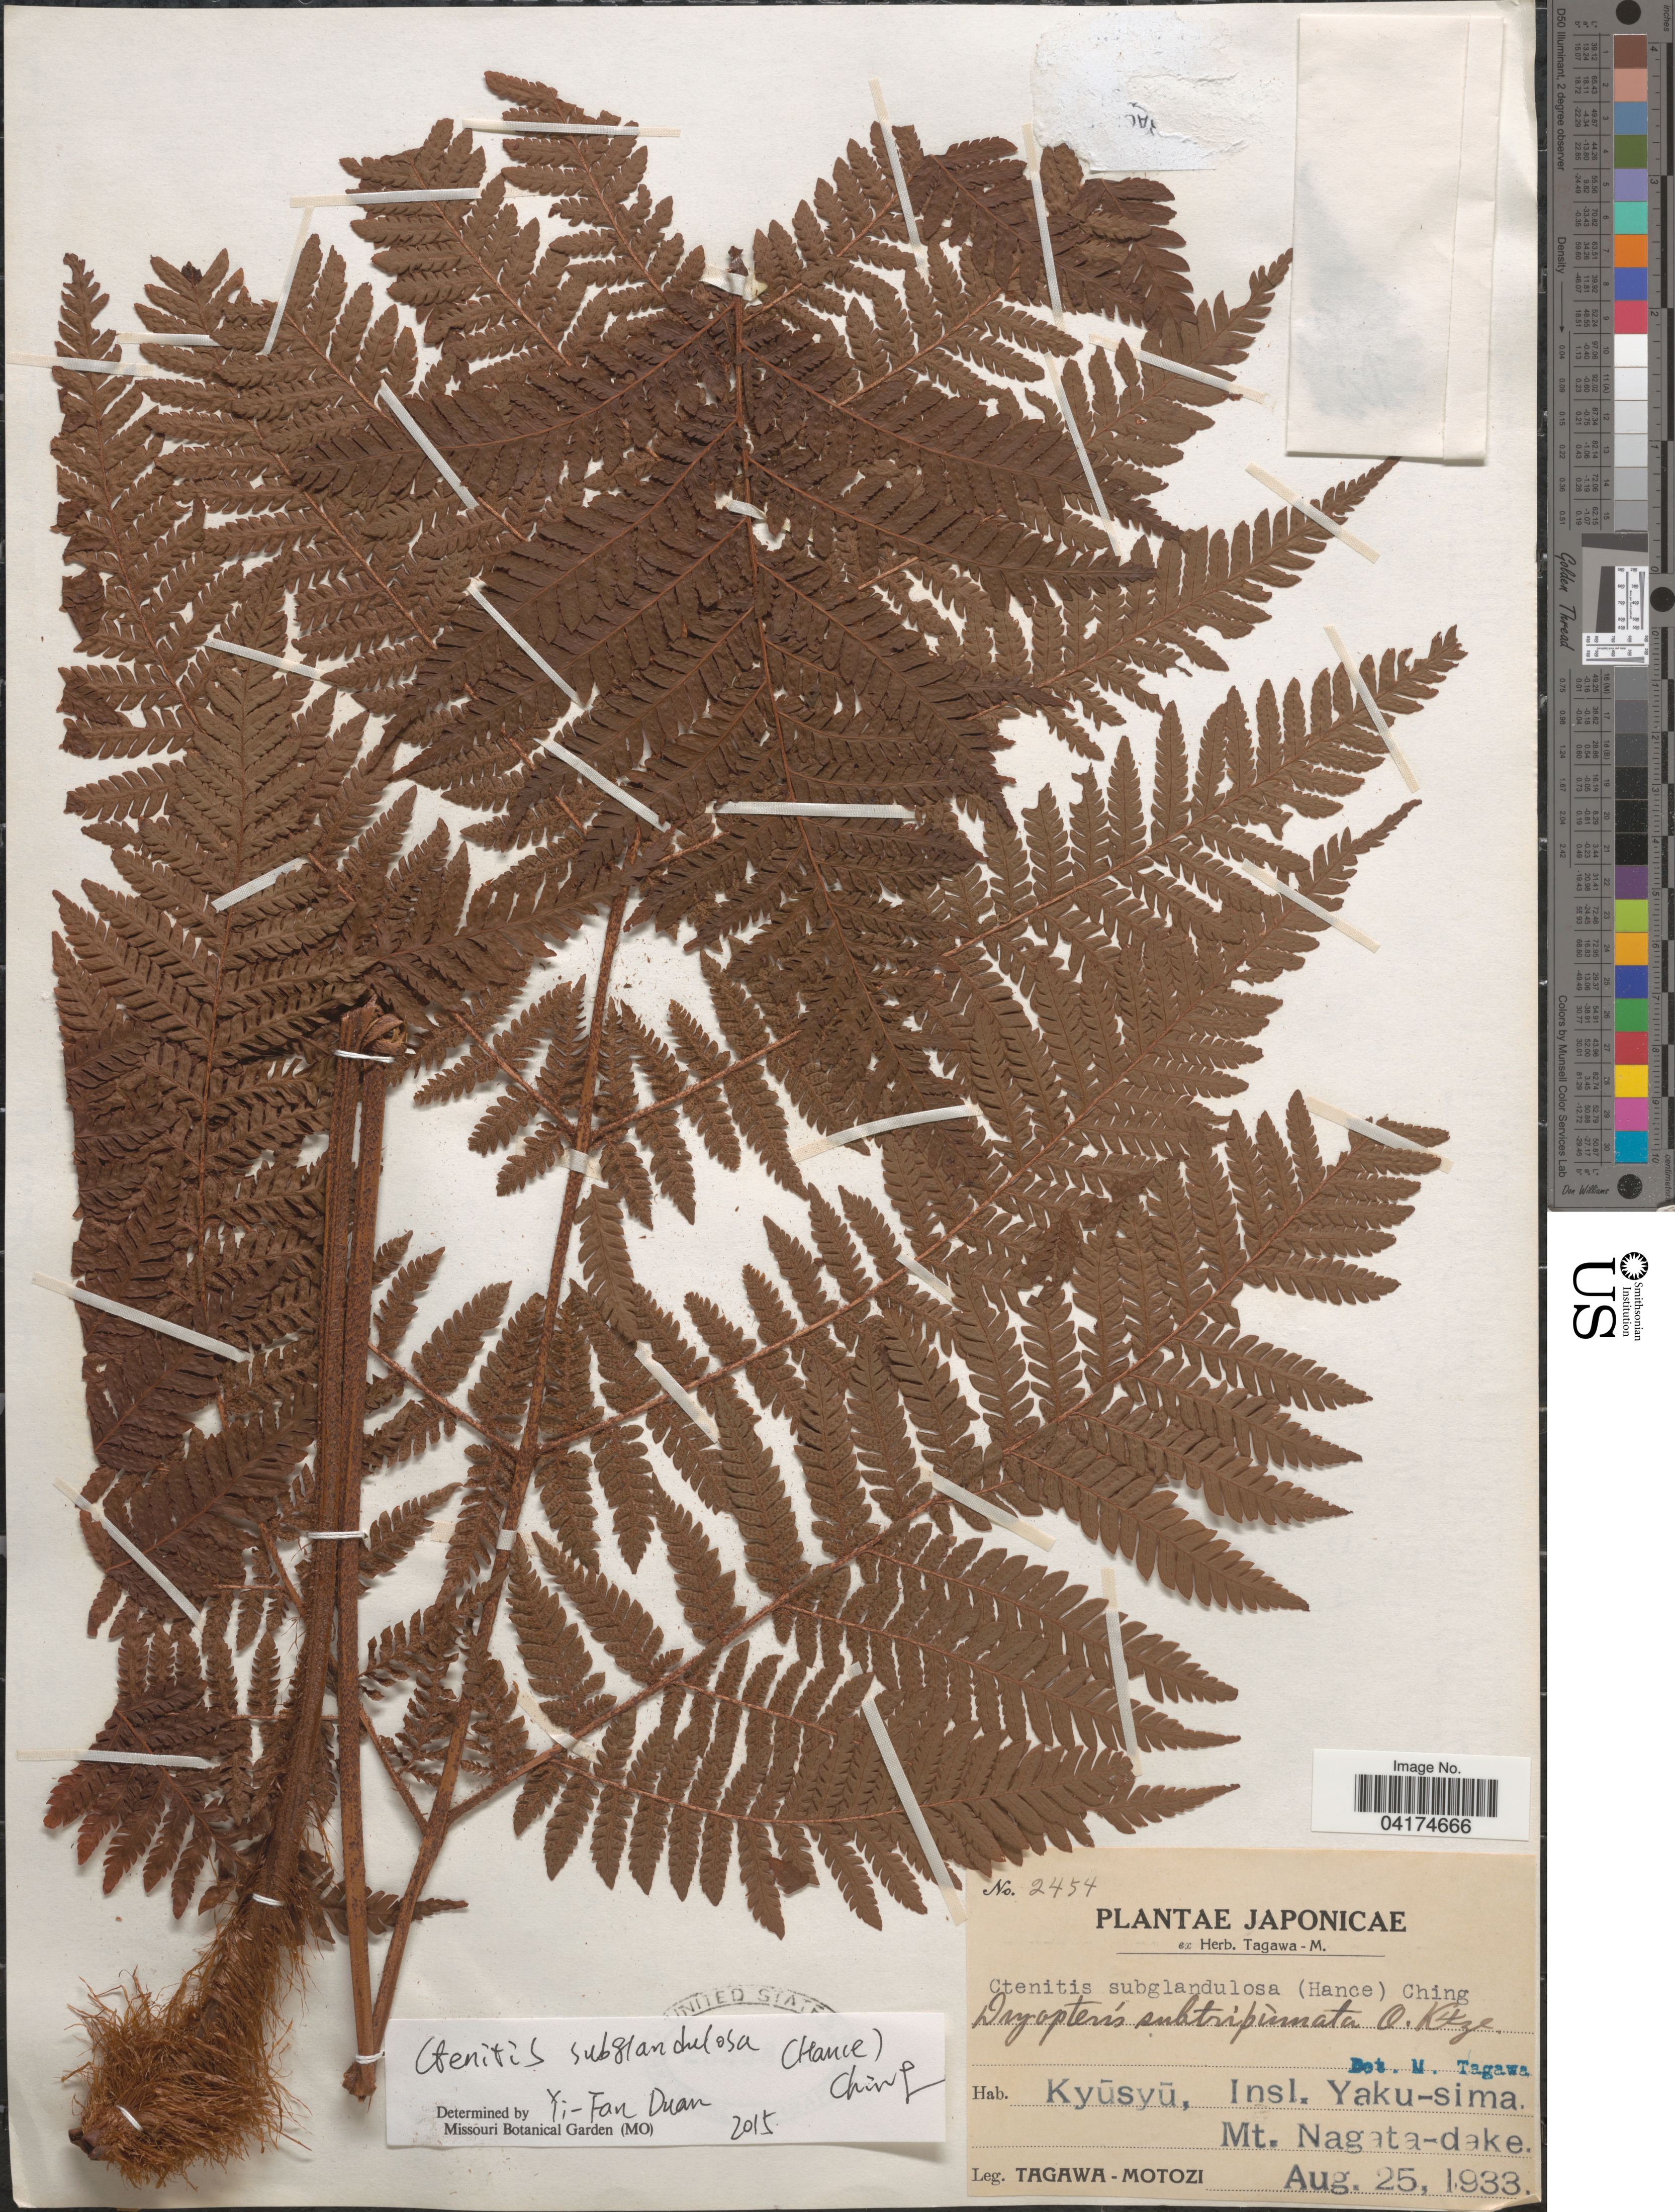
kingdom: Plantae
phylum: Tracheophyta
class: Polypodiopsida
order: Polypodiales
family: Dryopteridaceae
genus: Ctenitis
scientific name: Ctenitis subglandulosa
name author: (Hance) Ching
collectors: M. Tagawa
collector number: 2454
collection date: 1933-08-25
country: Japan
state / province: Kagosima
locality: Kyūsū, Insl. Yaku-sima. Mt. Nagata-dake.